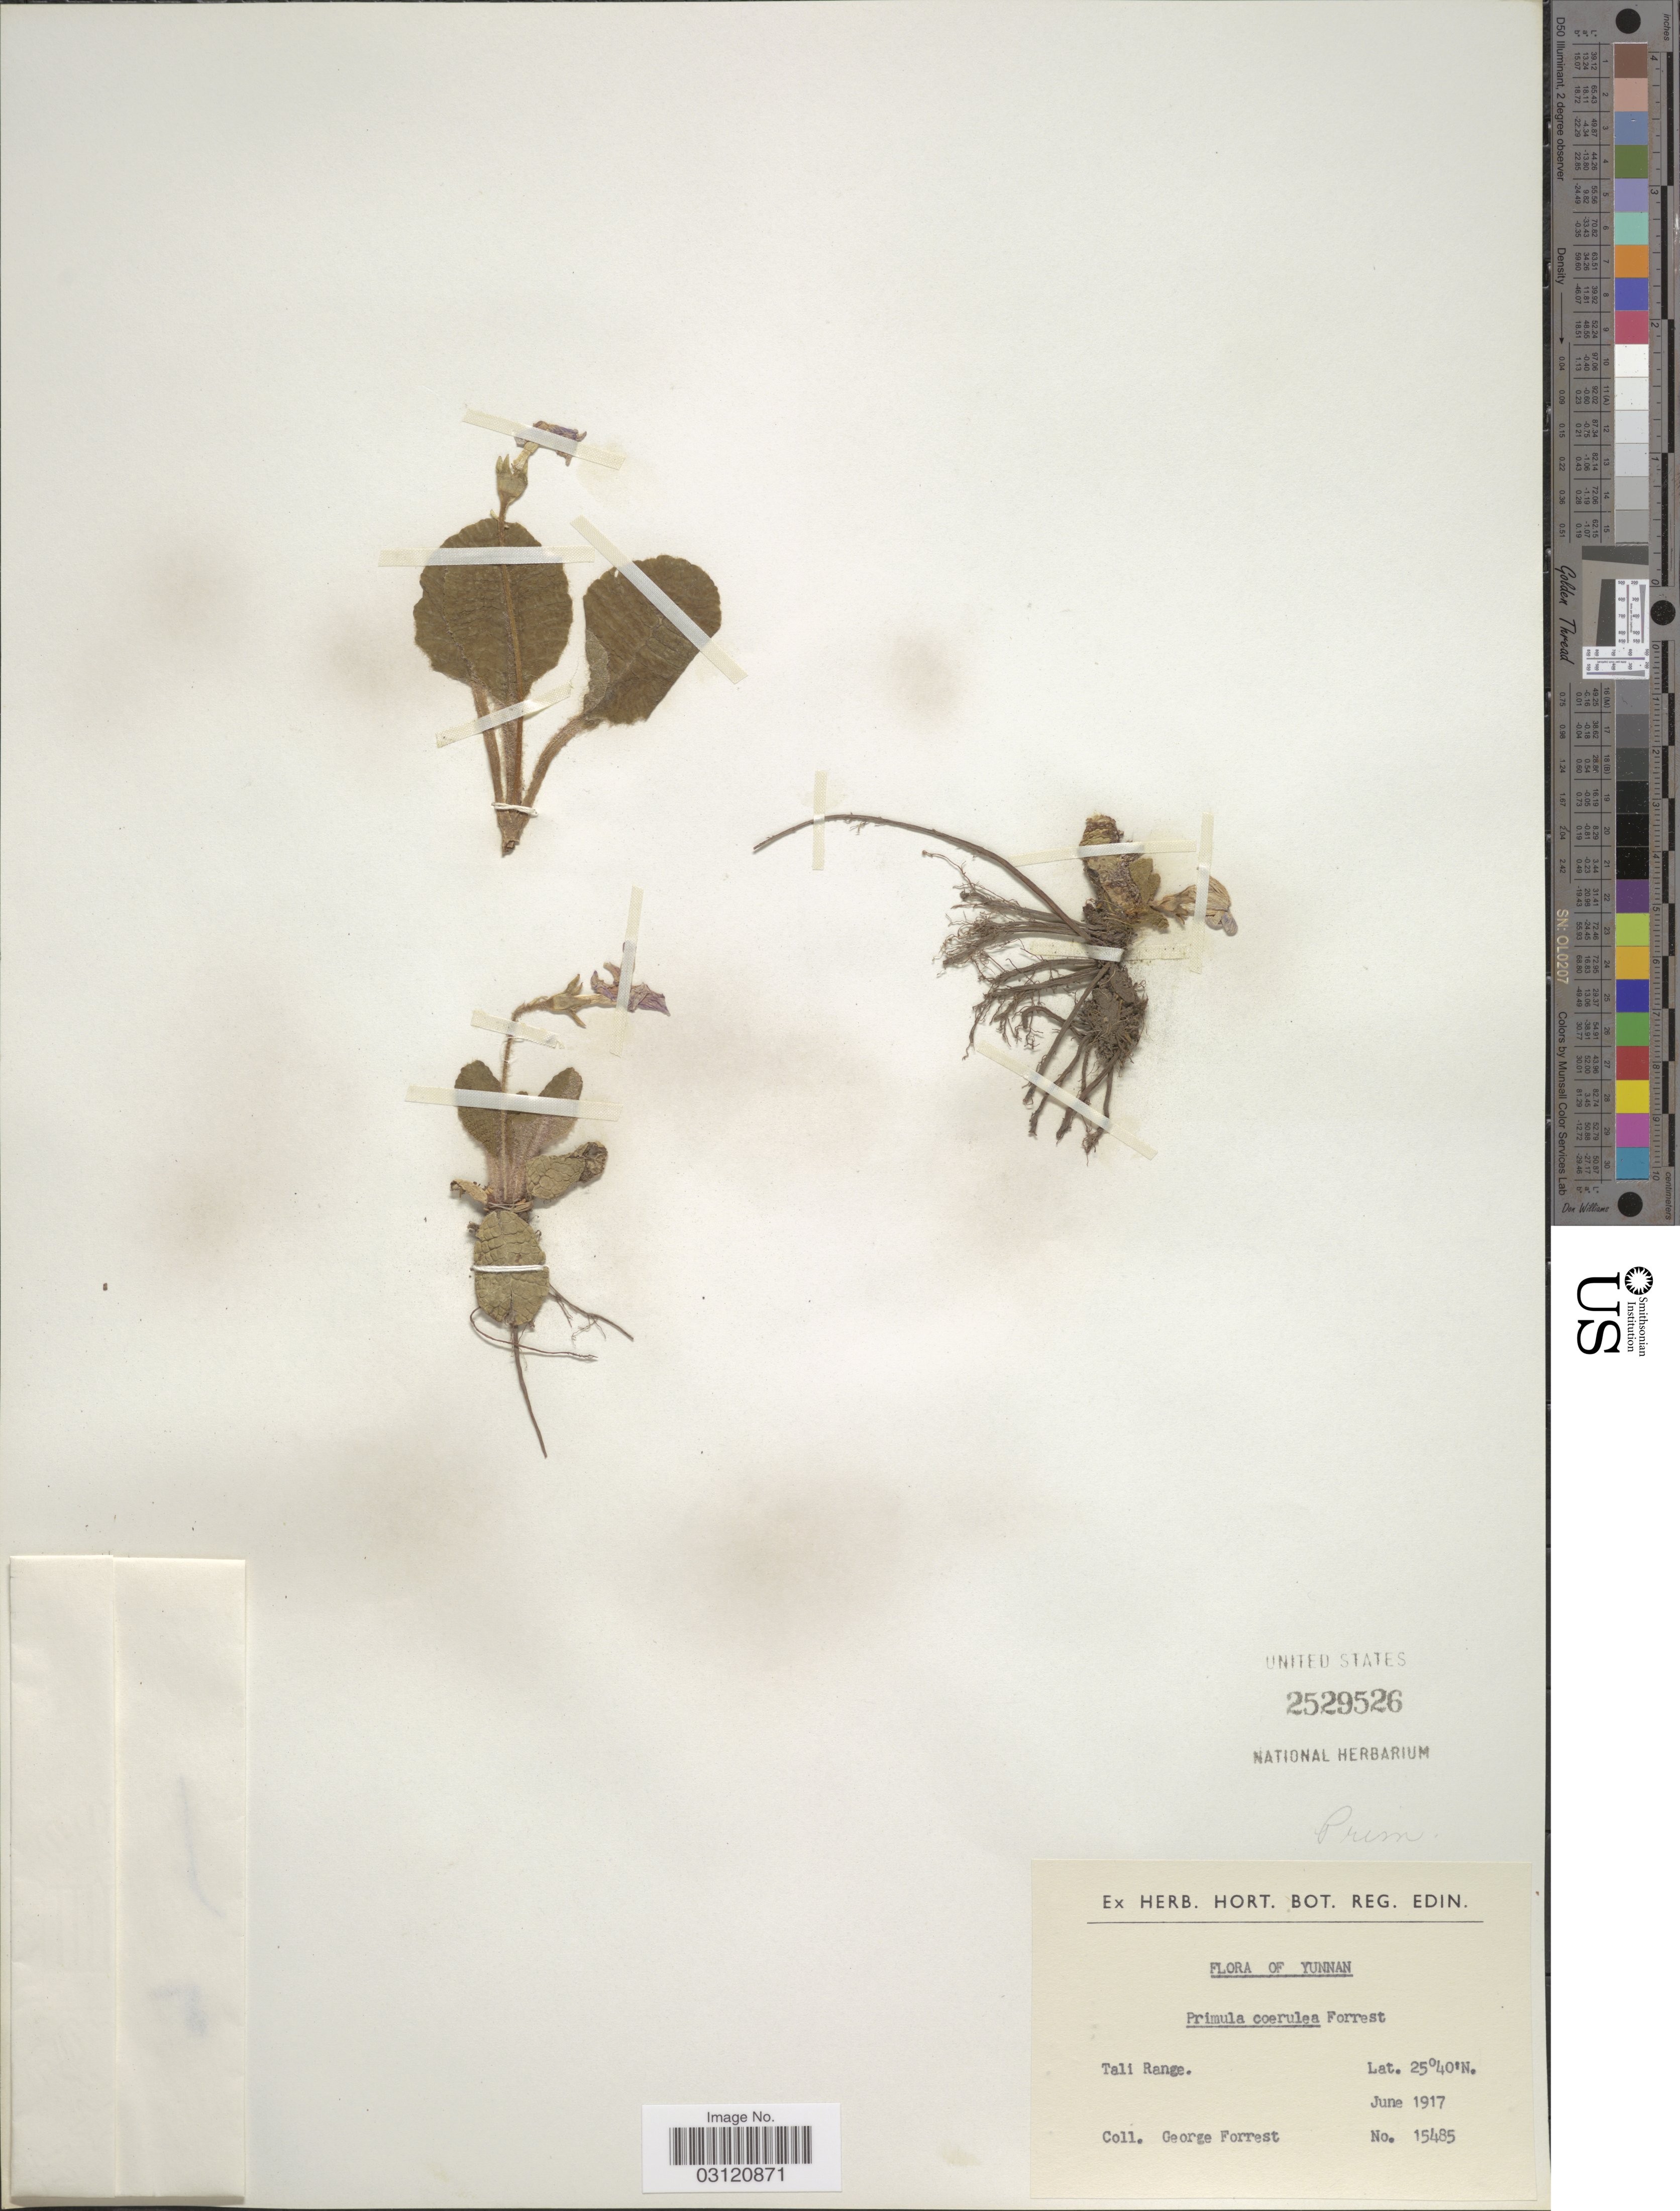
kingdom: Plantae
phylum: Tracheophyta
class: Magnoliopsida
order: Ericales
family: Primulaceae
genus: Primula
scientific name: Primula coerulea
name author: Forrest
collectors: G. Forrest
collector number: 15485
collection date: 1917-06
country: China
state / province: Yunnan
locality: Tali Range.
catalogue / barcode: US 2529526